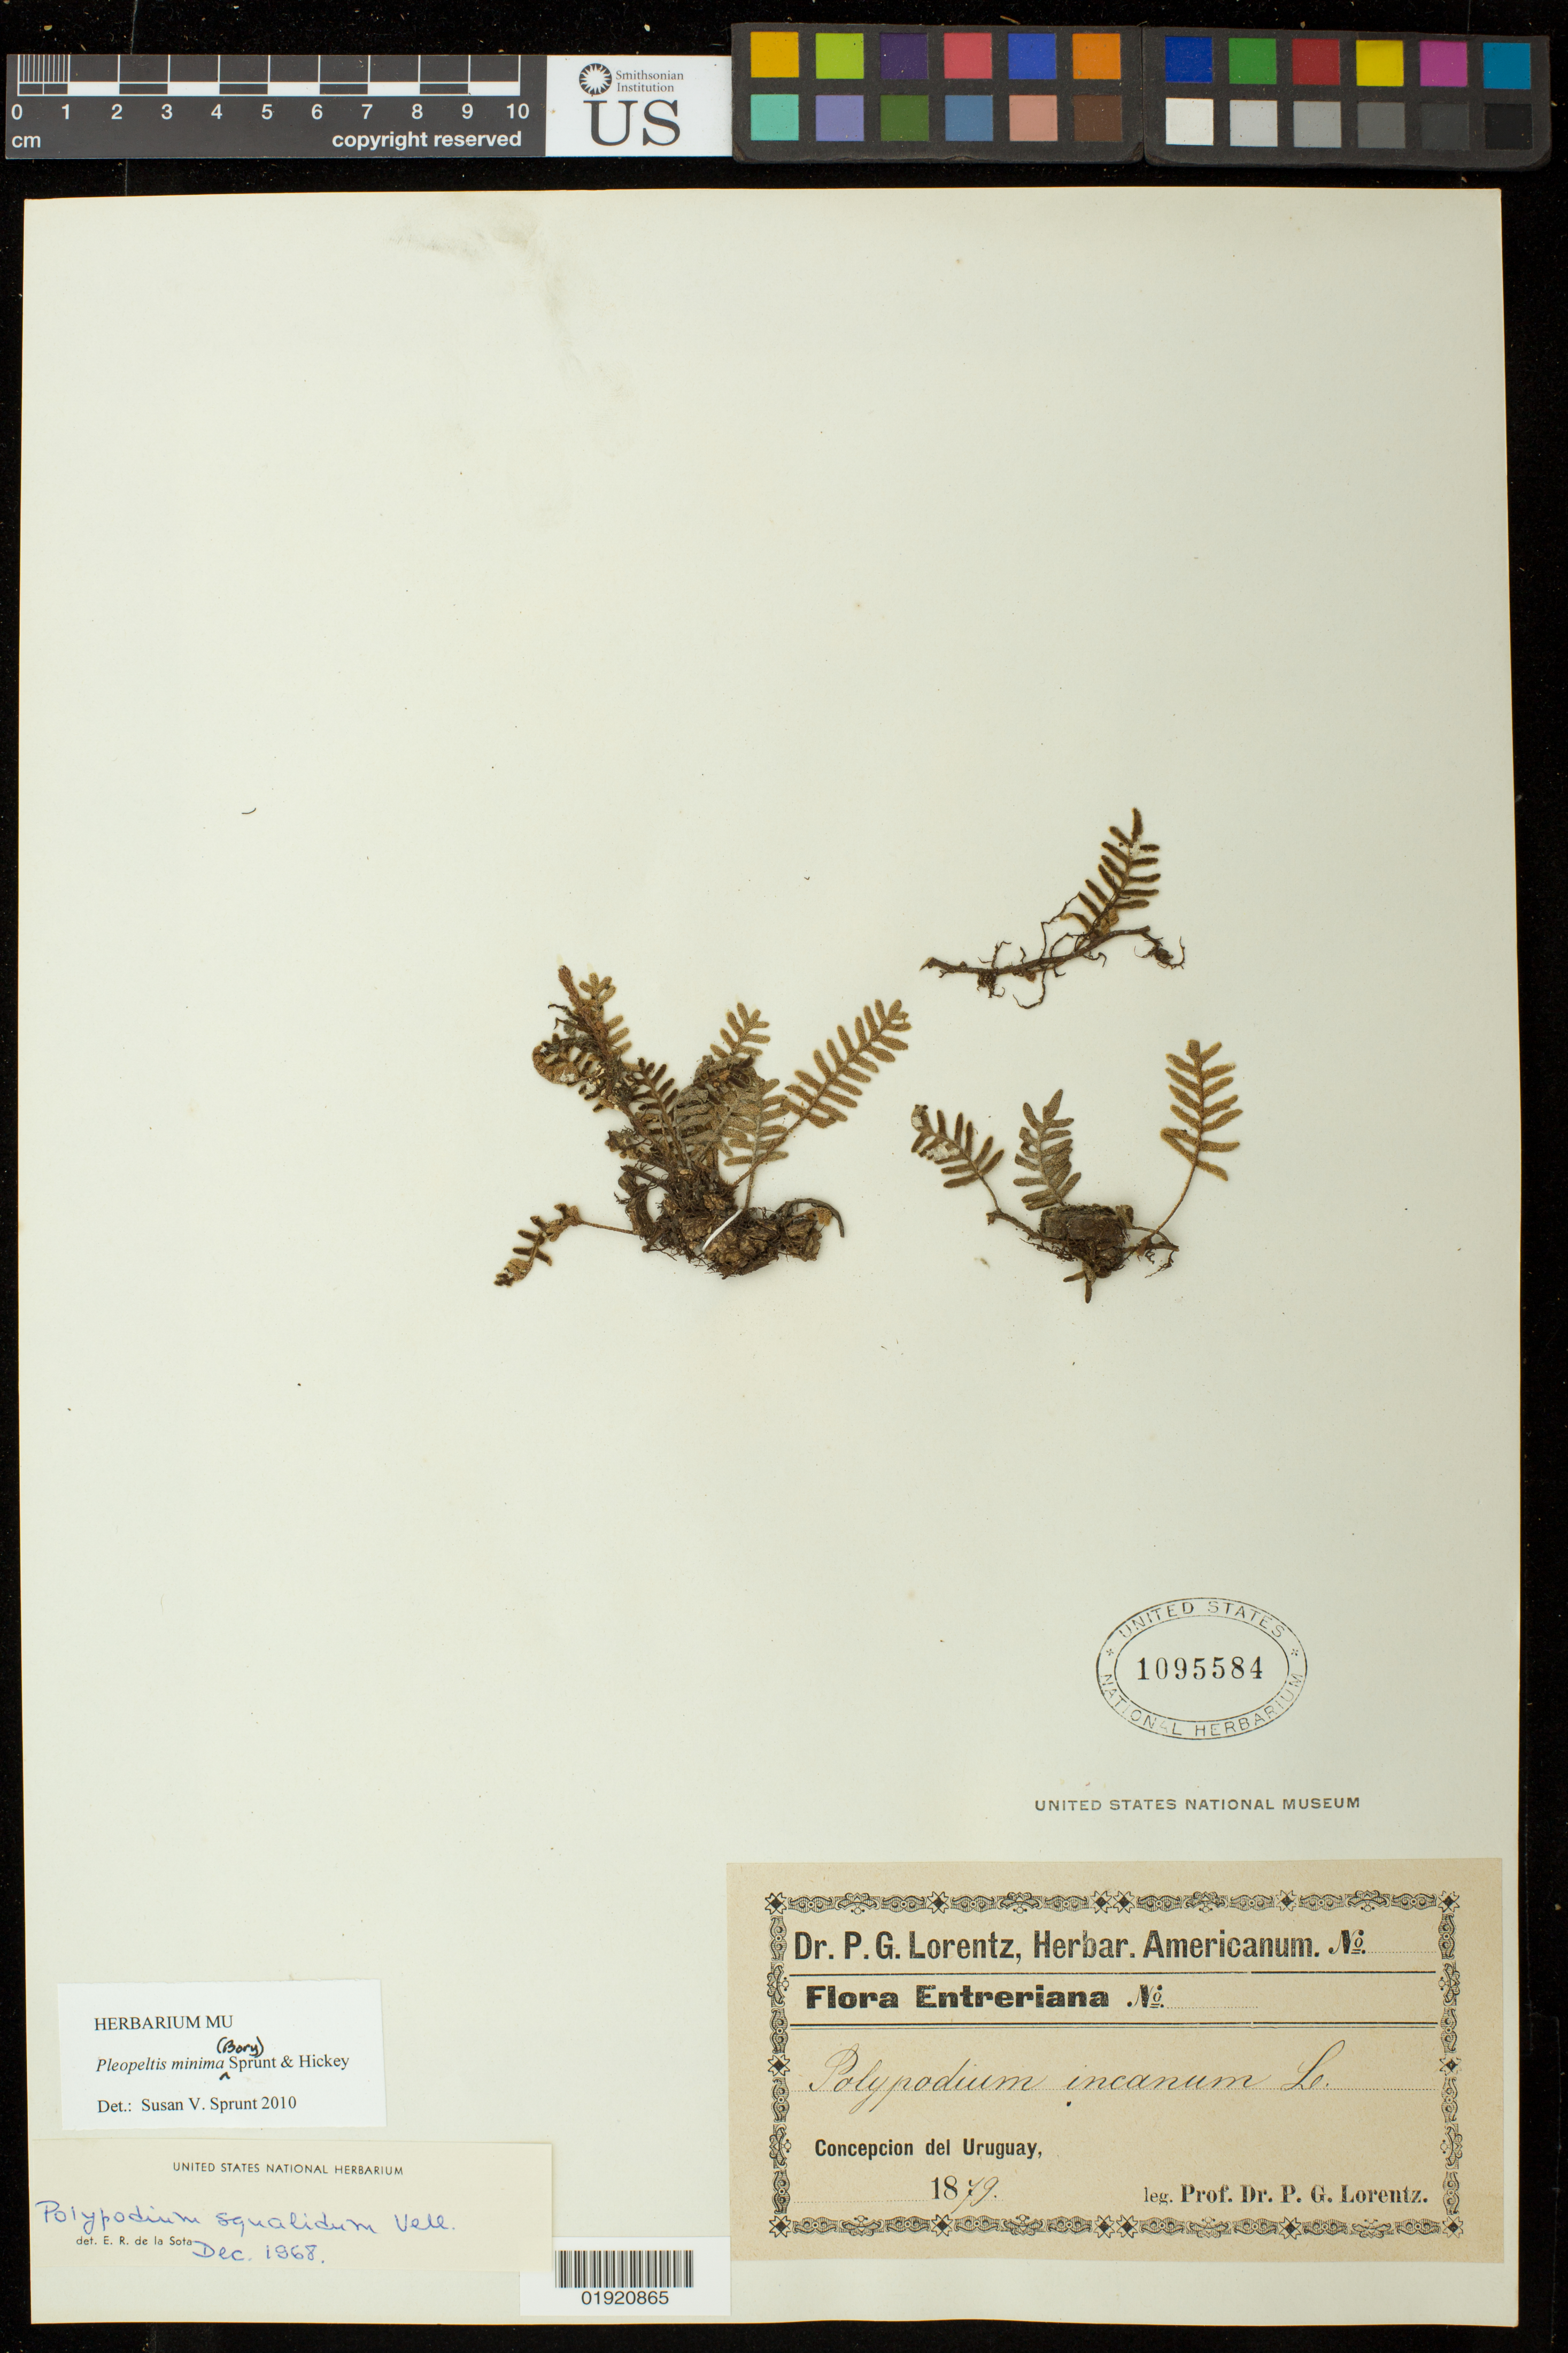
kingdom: Plantae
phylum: Tracheophyta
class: Polypodiopsida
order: Polypodiales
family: Polypodiaceae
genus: Pleopeltis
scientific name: Pleopeltis minima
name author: (Bory) J. Prado & R. Y. Hirai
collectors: P. G. Lorentz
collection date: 1879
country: Uruguay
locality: Concepcion del Uruguay.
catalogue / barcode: US 1095584